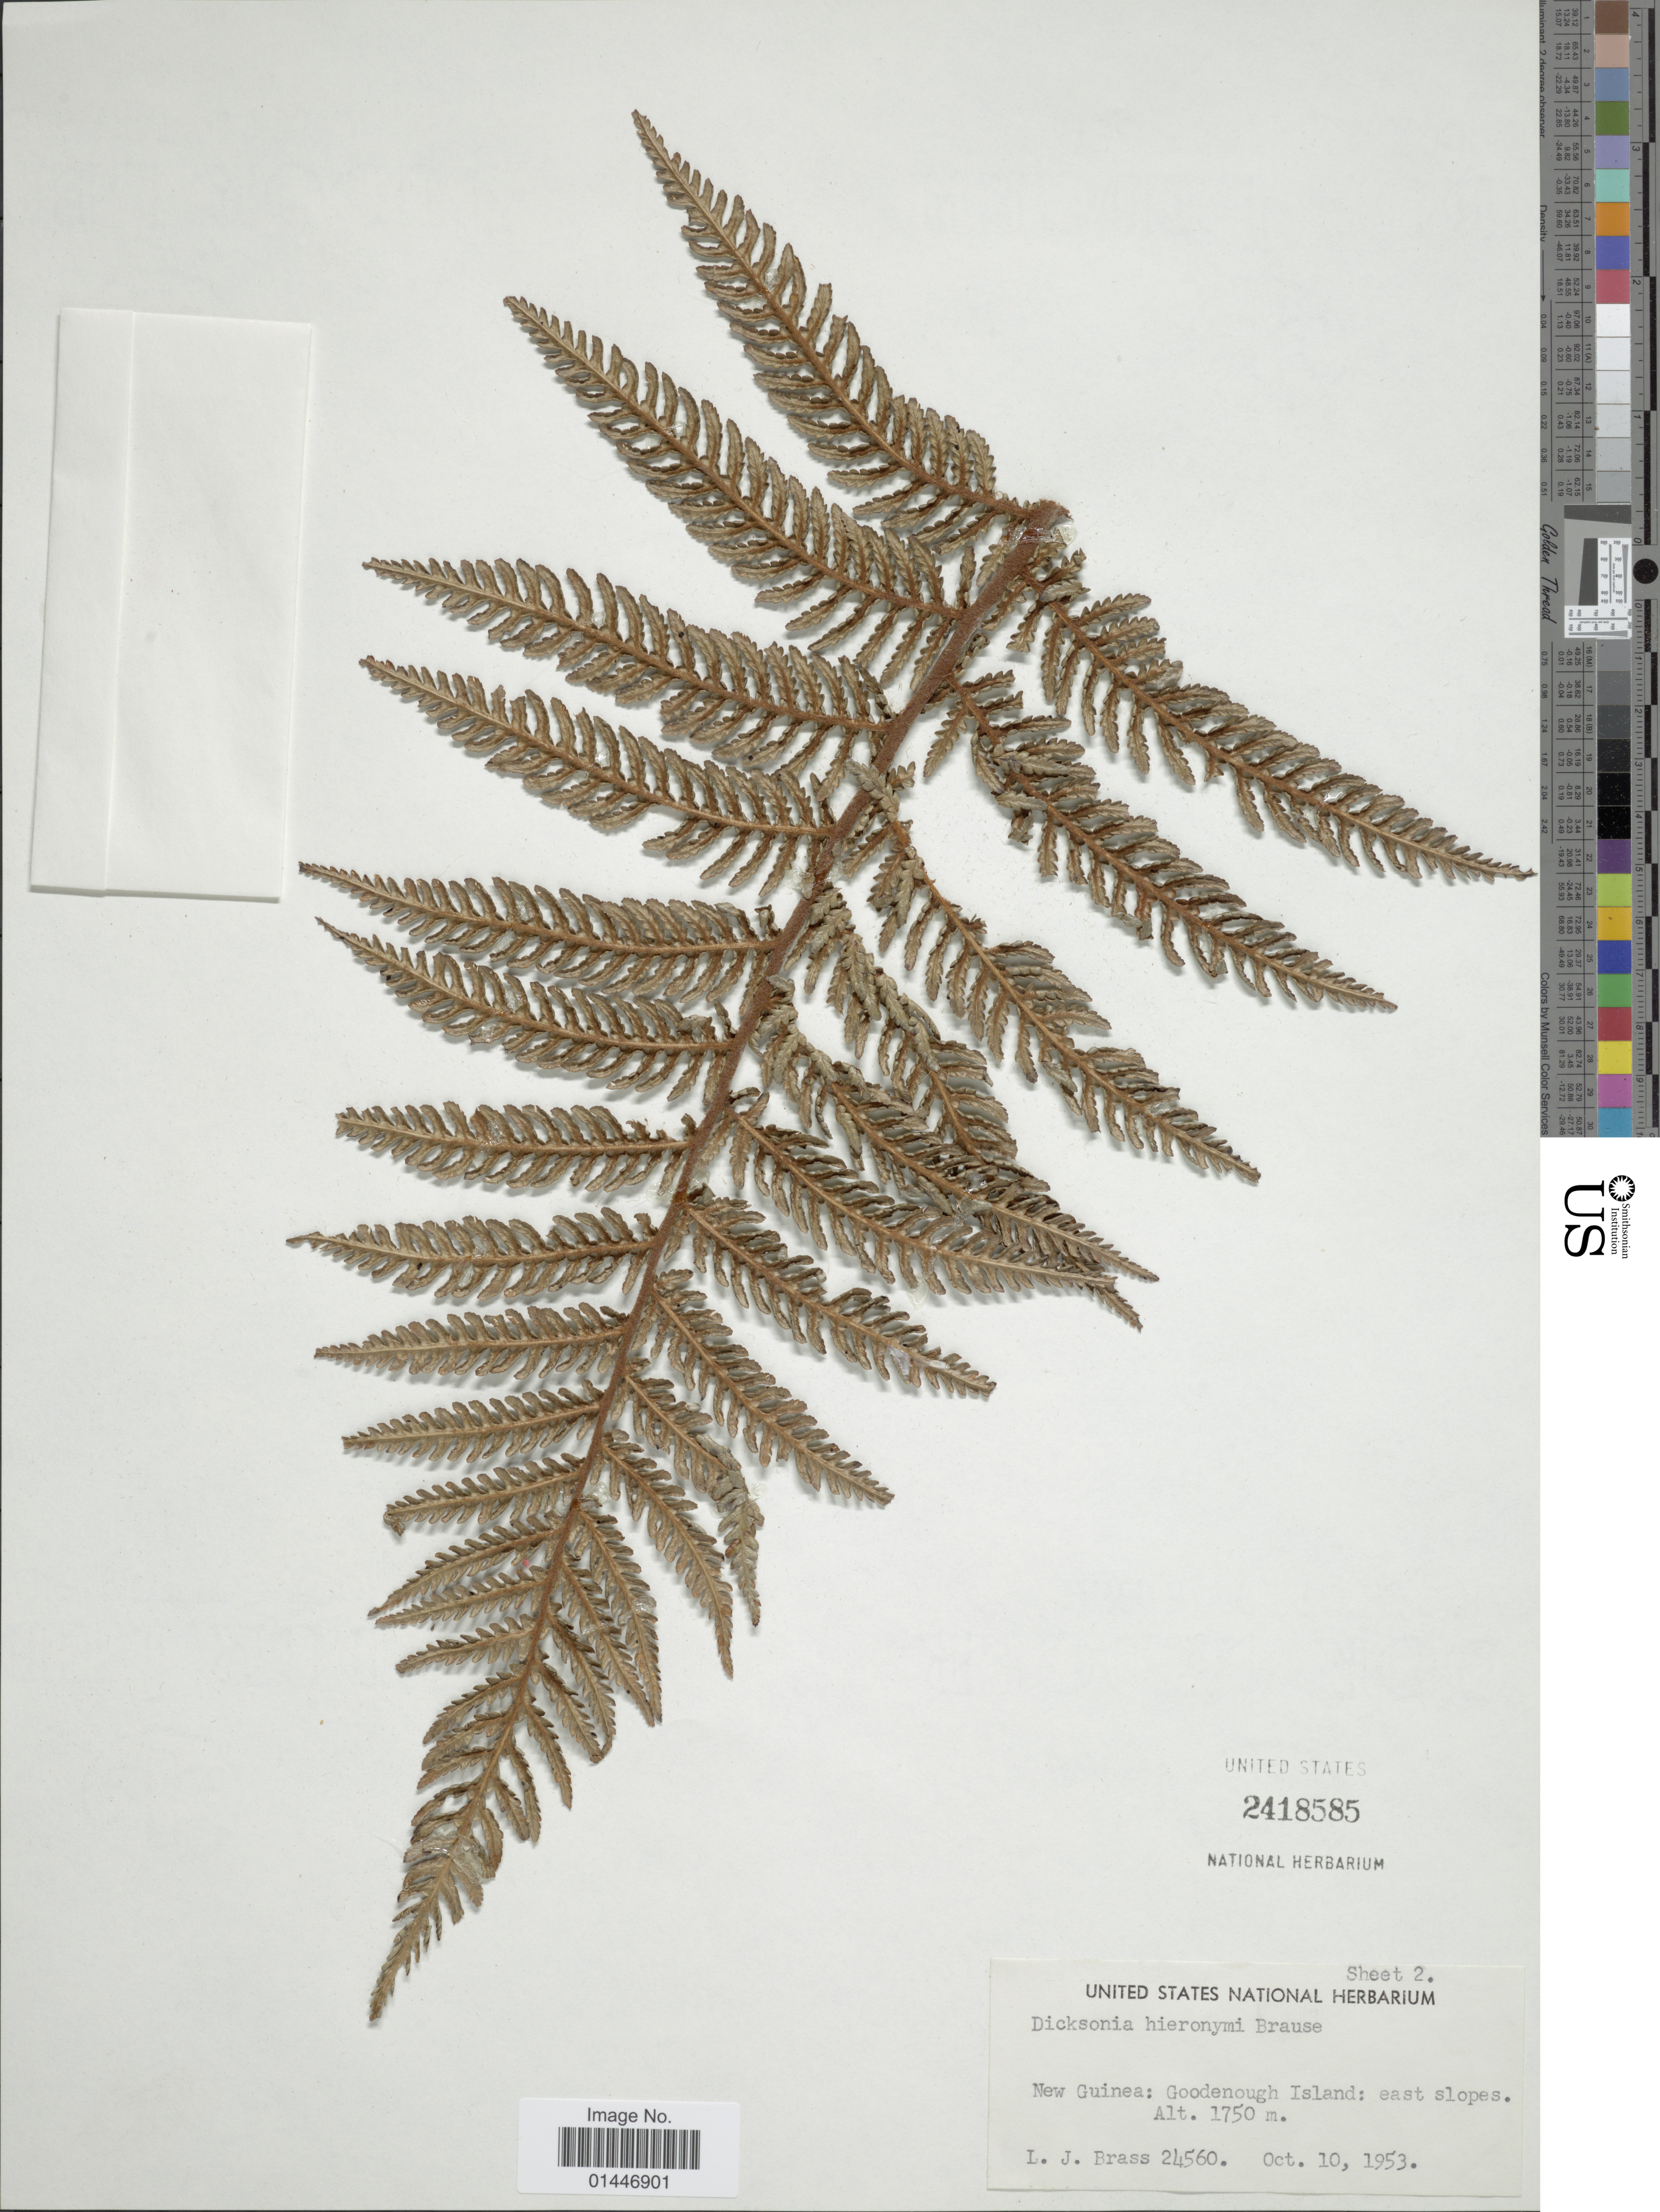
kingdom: Plantae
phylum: Tracheophyta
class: Polypodiopsida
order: Cyatheales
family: Dicksoniaceae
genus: Dicksonia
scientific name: Dicksonia lanigera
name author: Holttum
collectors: L. J. Brass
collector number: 24560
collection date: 1953-10-10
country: Papua New Guinea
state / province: Milne Bay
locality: New Guinea: Goodenough Island: east slopes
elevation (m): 1750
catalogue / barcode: US 2418585